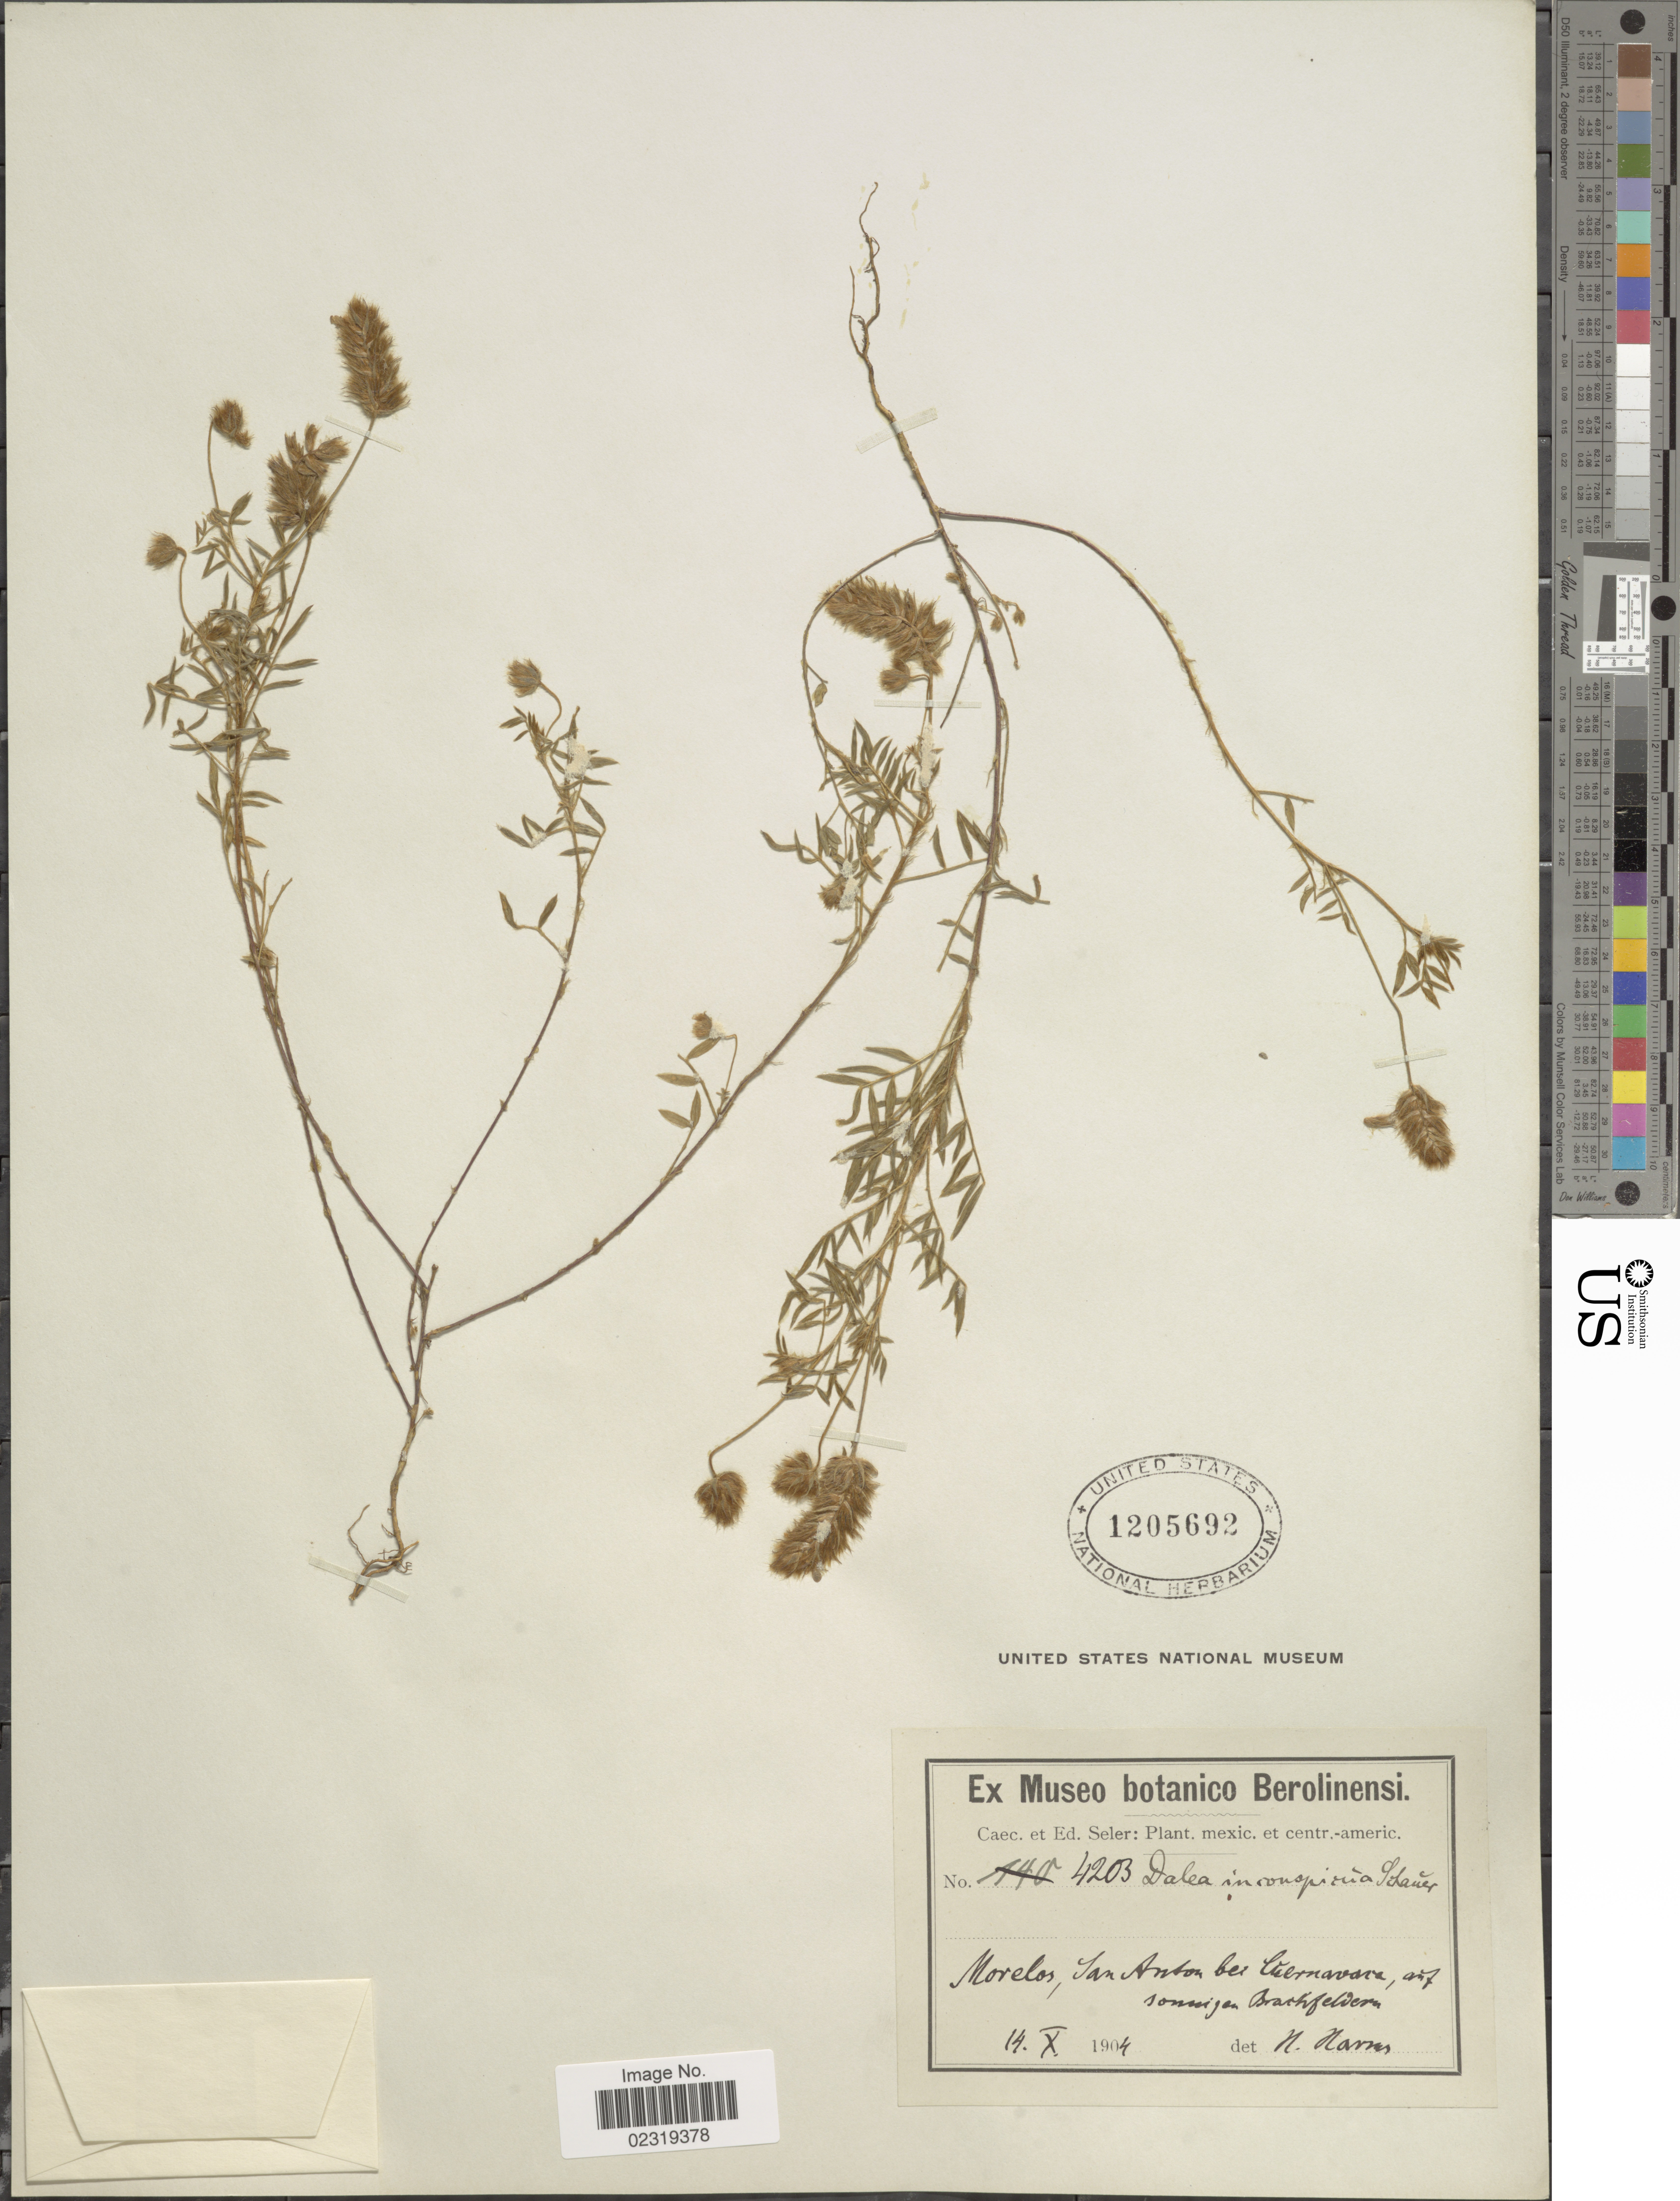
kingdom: Plantae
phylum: Tracheophyta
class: Magnoliopsida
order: Fabales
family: Fabaceae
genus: Dalea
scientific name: Dalea humilis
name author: G. Don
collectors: ex Caec. et Ed Seler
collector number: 4203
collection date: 1904-10-14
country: Mexico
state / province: Morelos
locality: San Anton bei Cuernavaca, auf sonnigen brachfelden.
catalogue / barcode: US 1205692